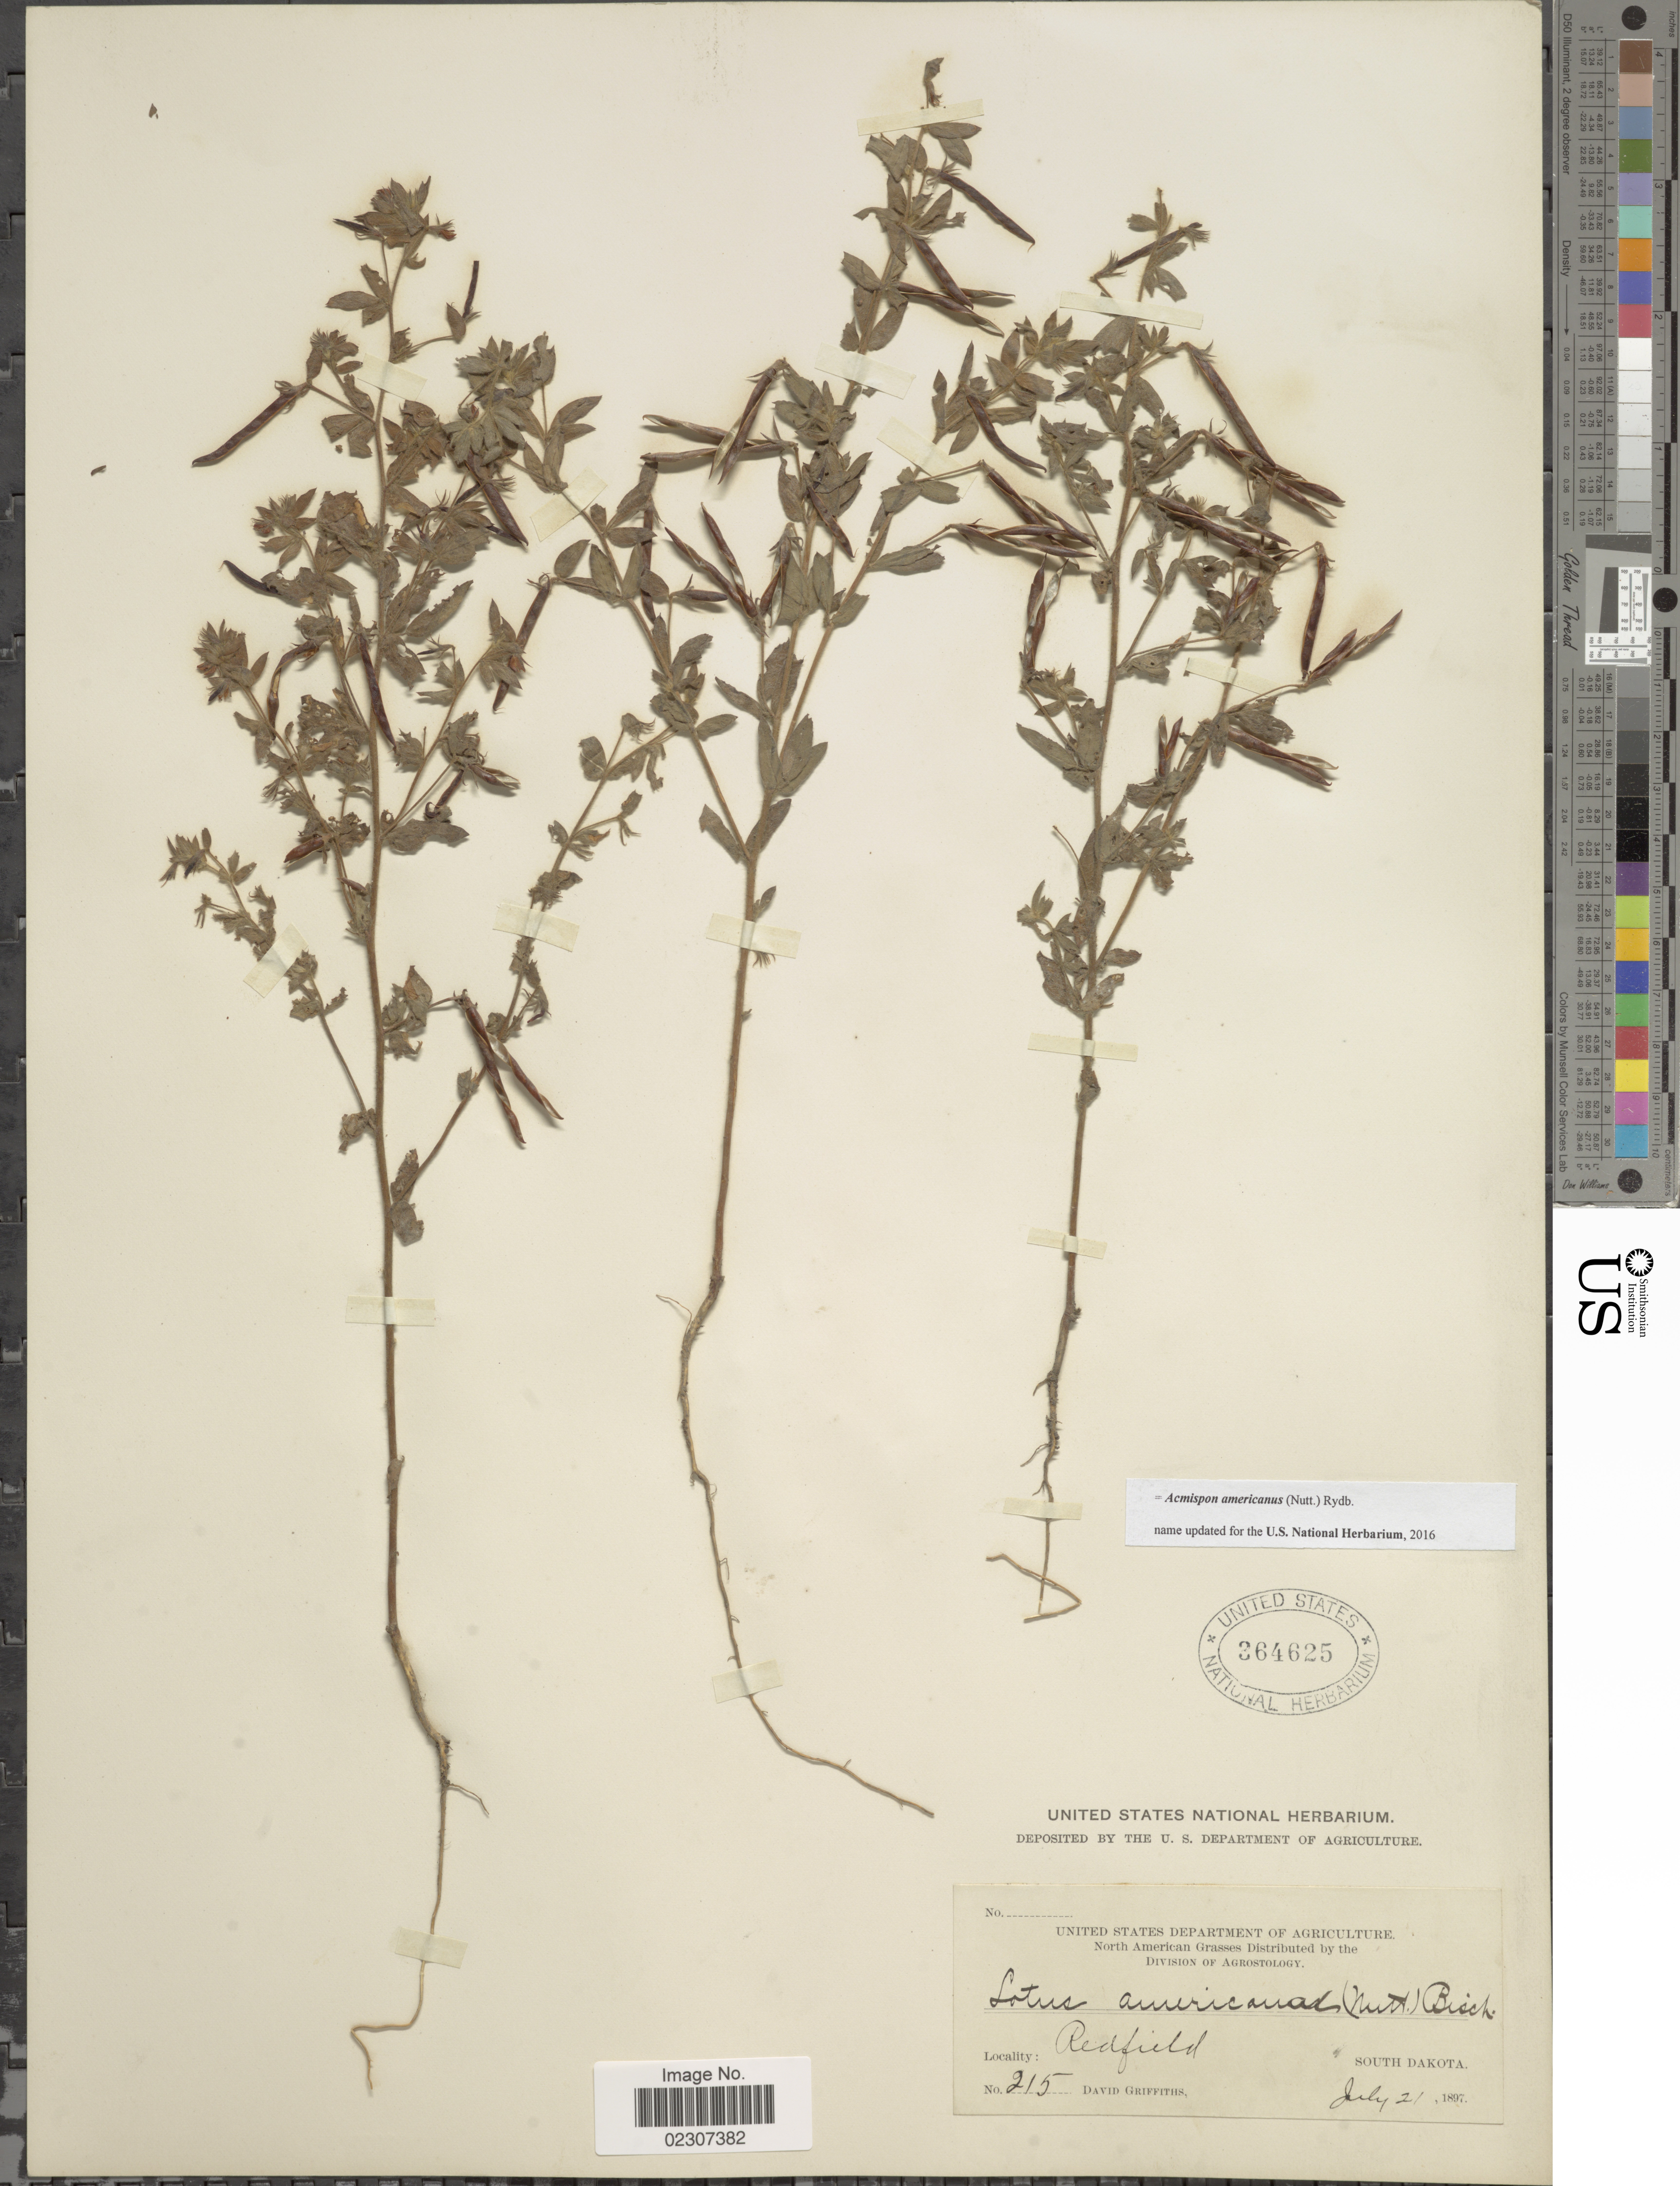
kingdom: Plantae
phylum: Tracheophyta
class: Magnoliopsida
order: Fabales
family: Fabaceae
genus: Acmispon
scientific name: Acmispon americanus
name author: (Nutt.) Rydb.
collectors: D. Griffiths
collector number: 215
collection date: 1897-07-21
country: United States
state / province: South Dakota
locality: Redfield, South Dakota.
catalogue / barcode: US 364625